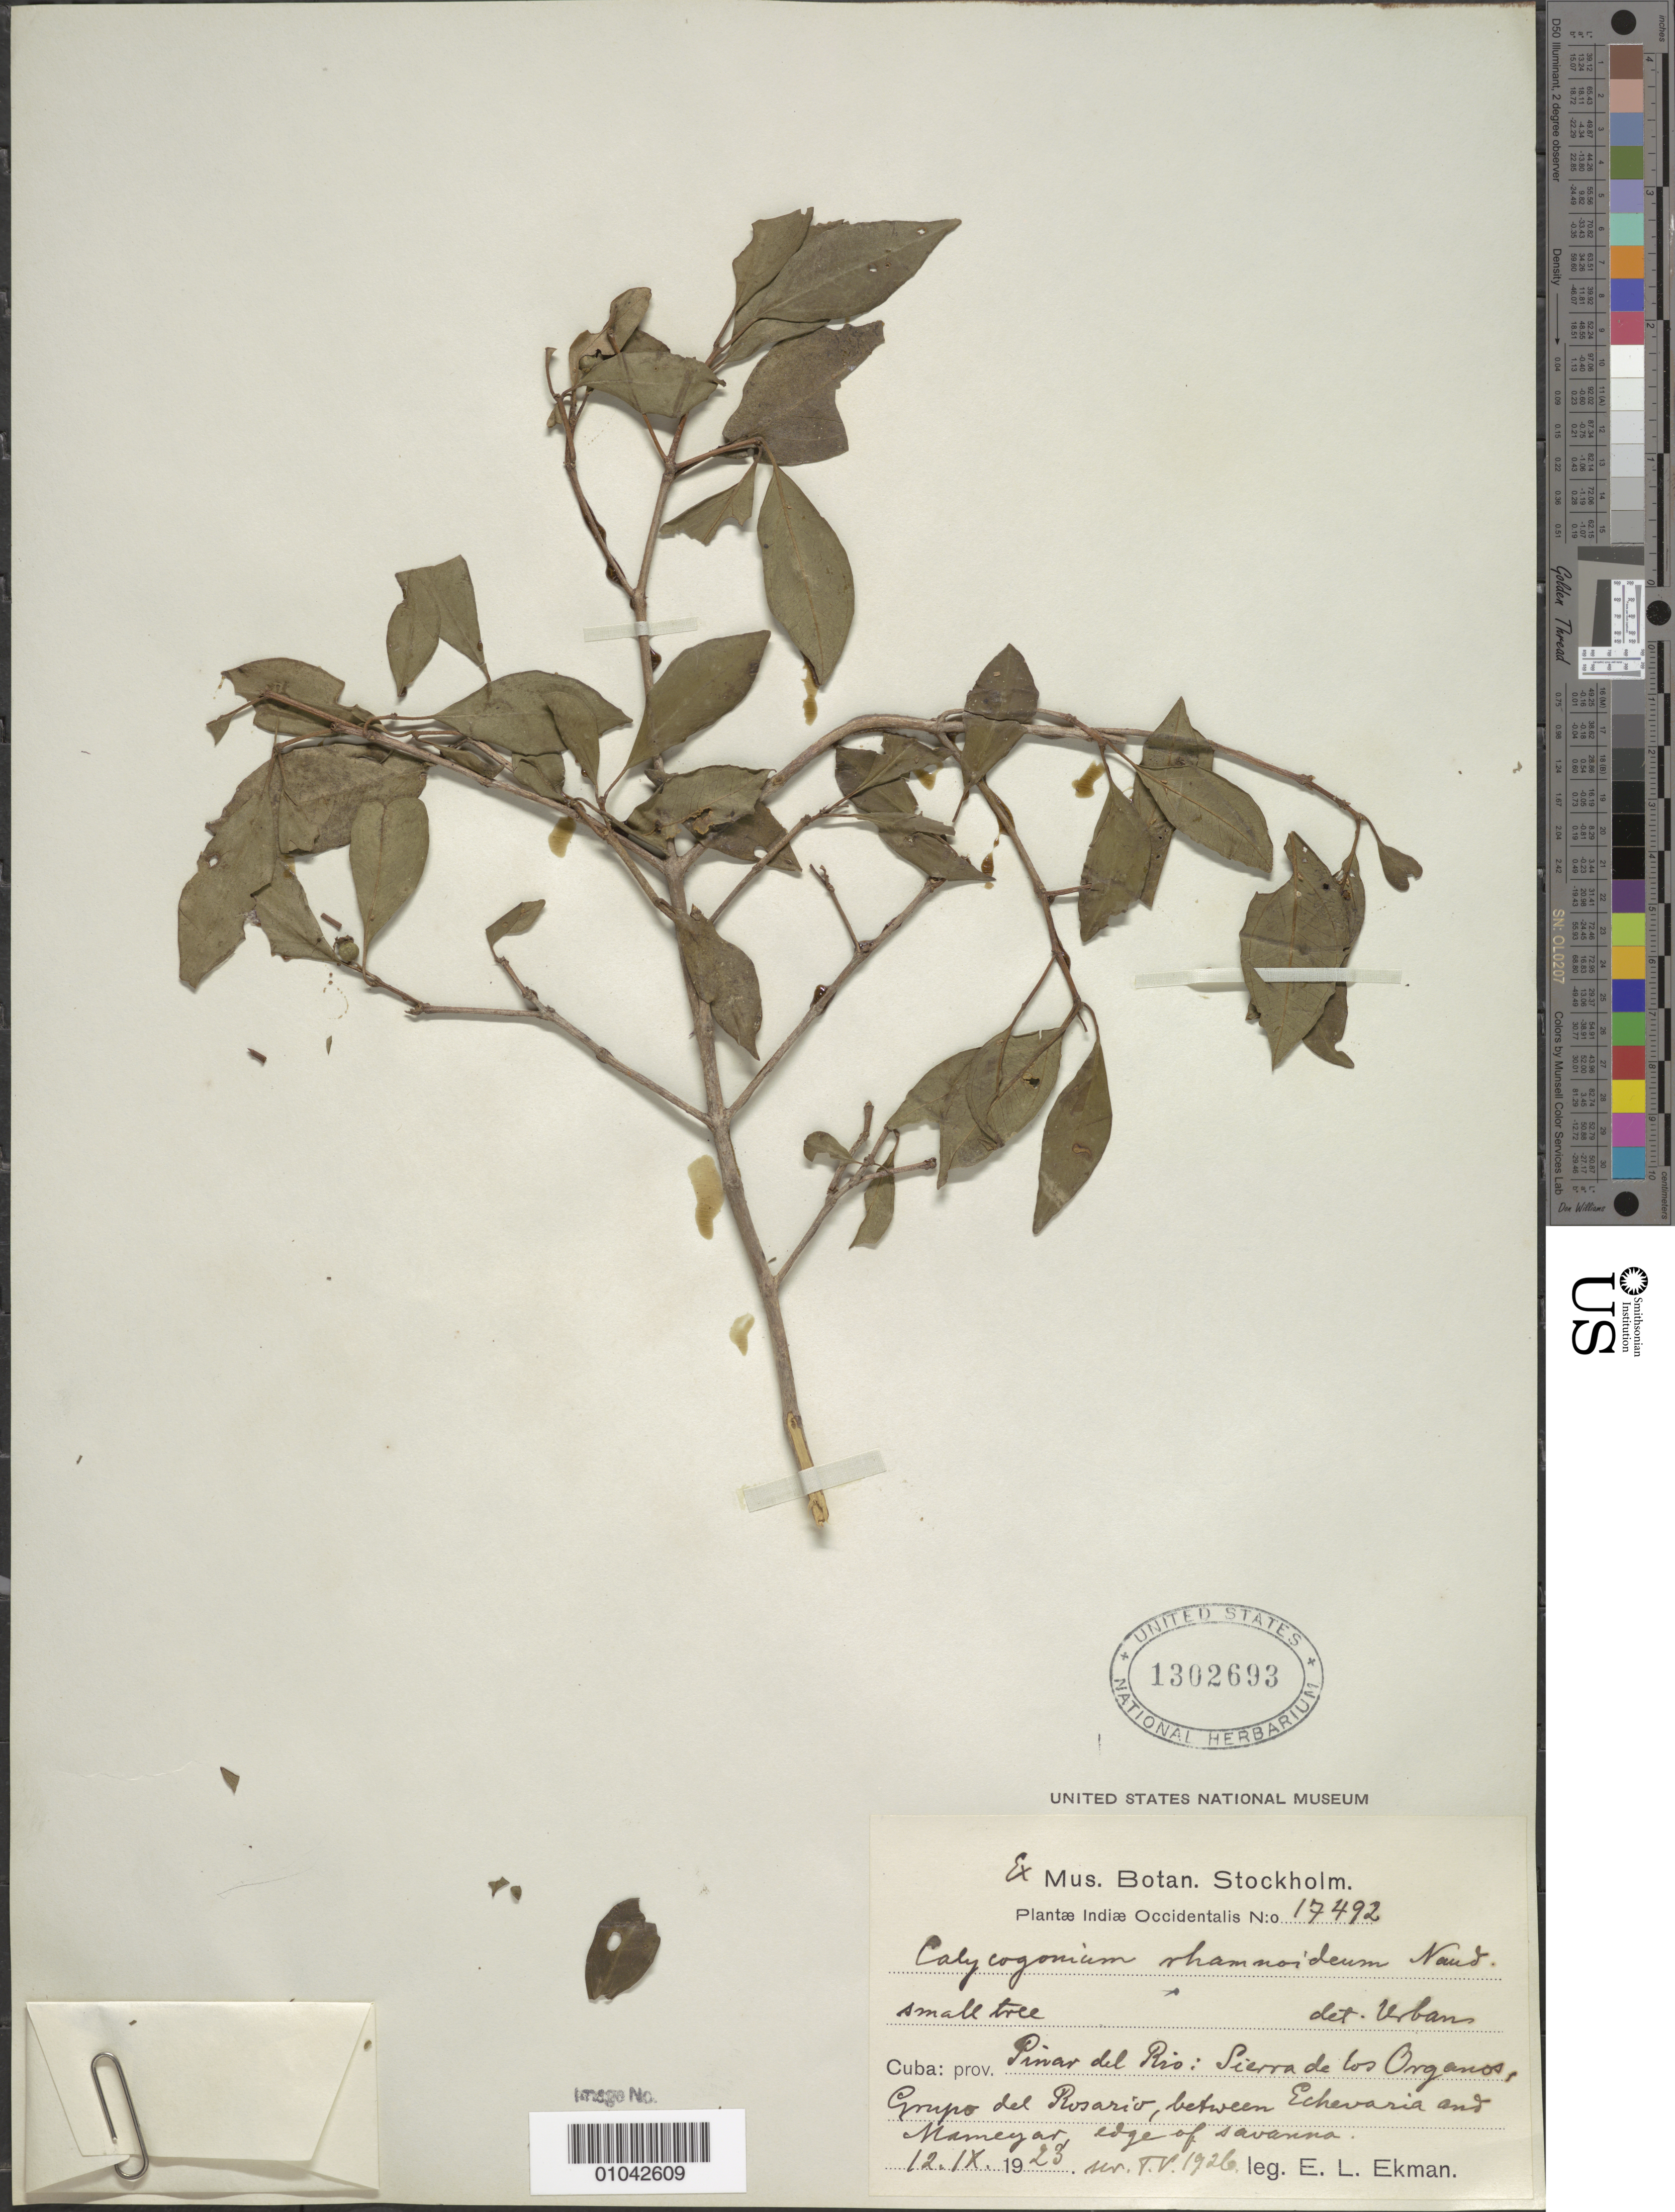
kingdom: Plantae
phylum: Tracheophyta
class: Magnoliopsida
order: Myrtales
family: Melastomataceae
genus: Calycogonium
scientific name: Calycogonium rhamnoideum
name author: Naudin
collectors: E. L. Ekman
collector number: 17492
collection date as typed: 12 Sep 1923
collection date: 1923-09-12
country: Cuba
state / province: Pinar del Rio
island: Cuba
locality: Sierra de los Organos, Grupo del Rosario, between Echevaria and Mamey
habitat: Edge of savanna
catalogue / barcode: US 1302693